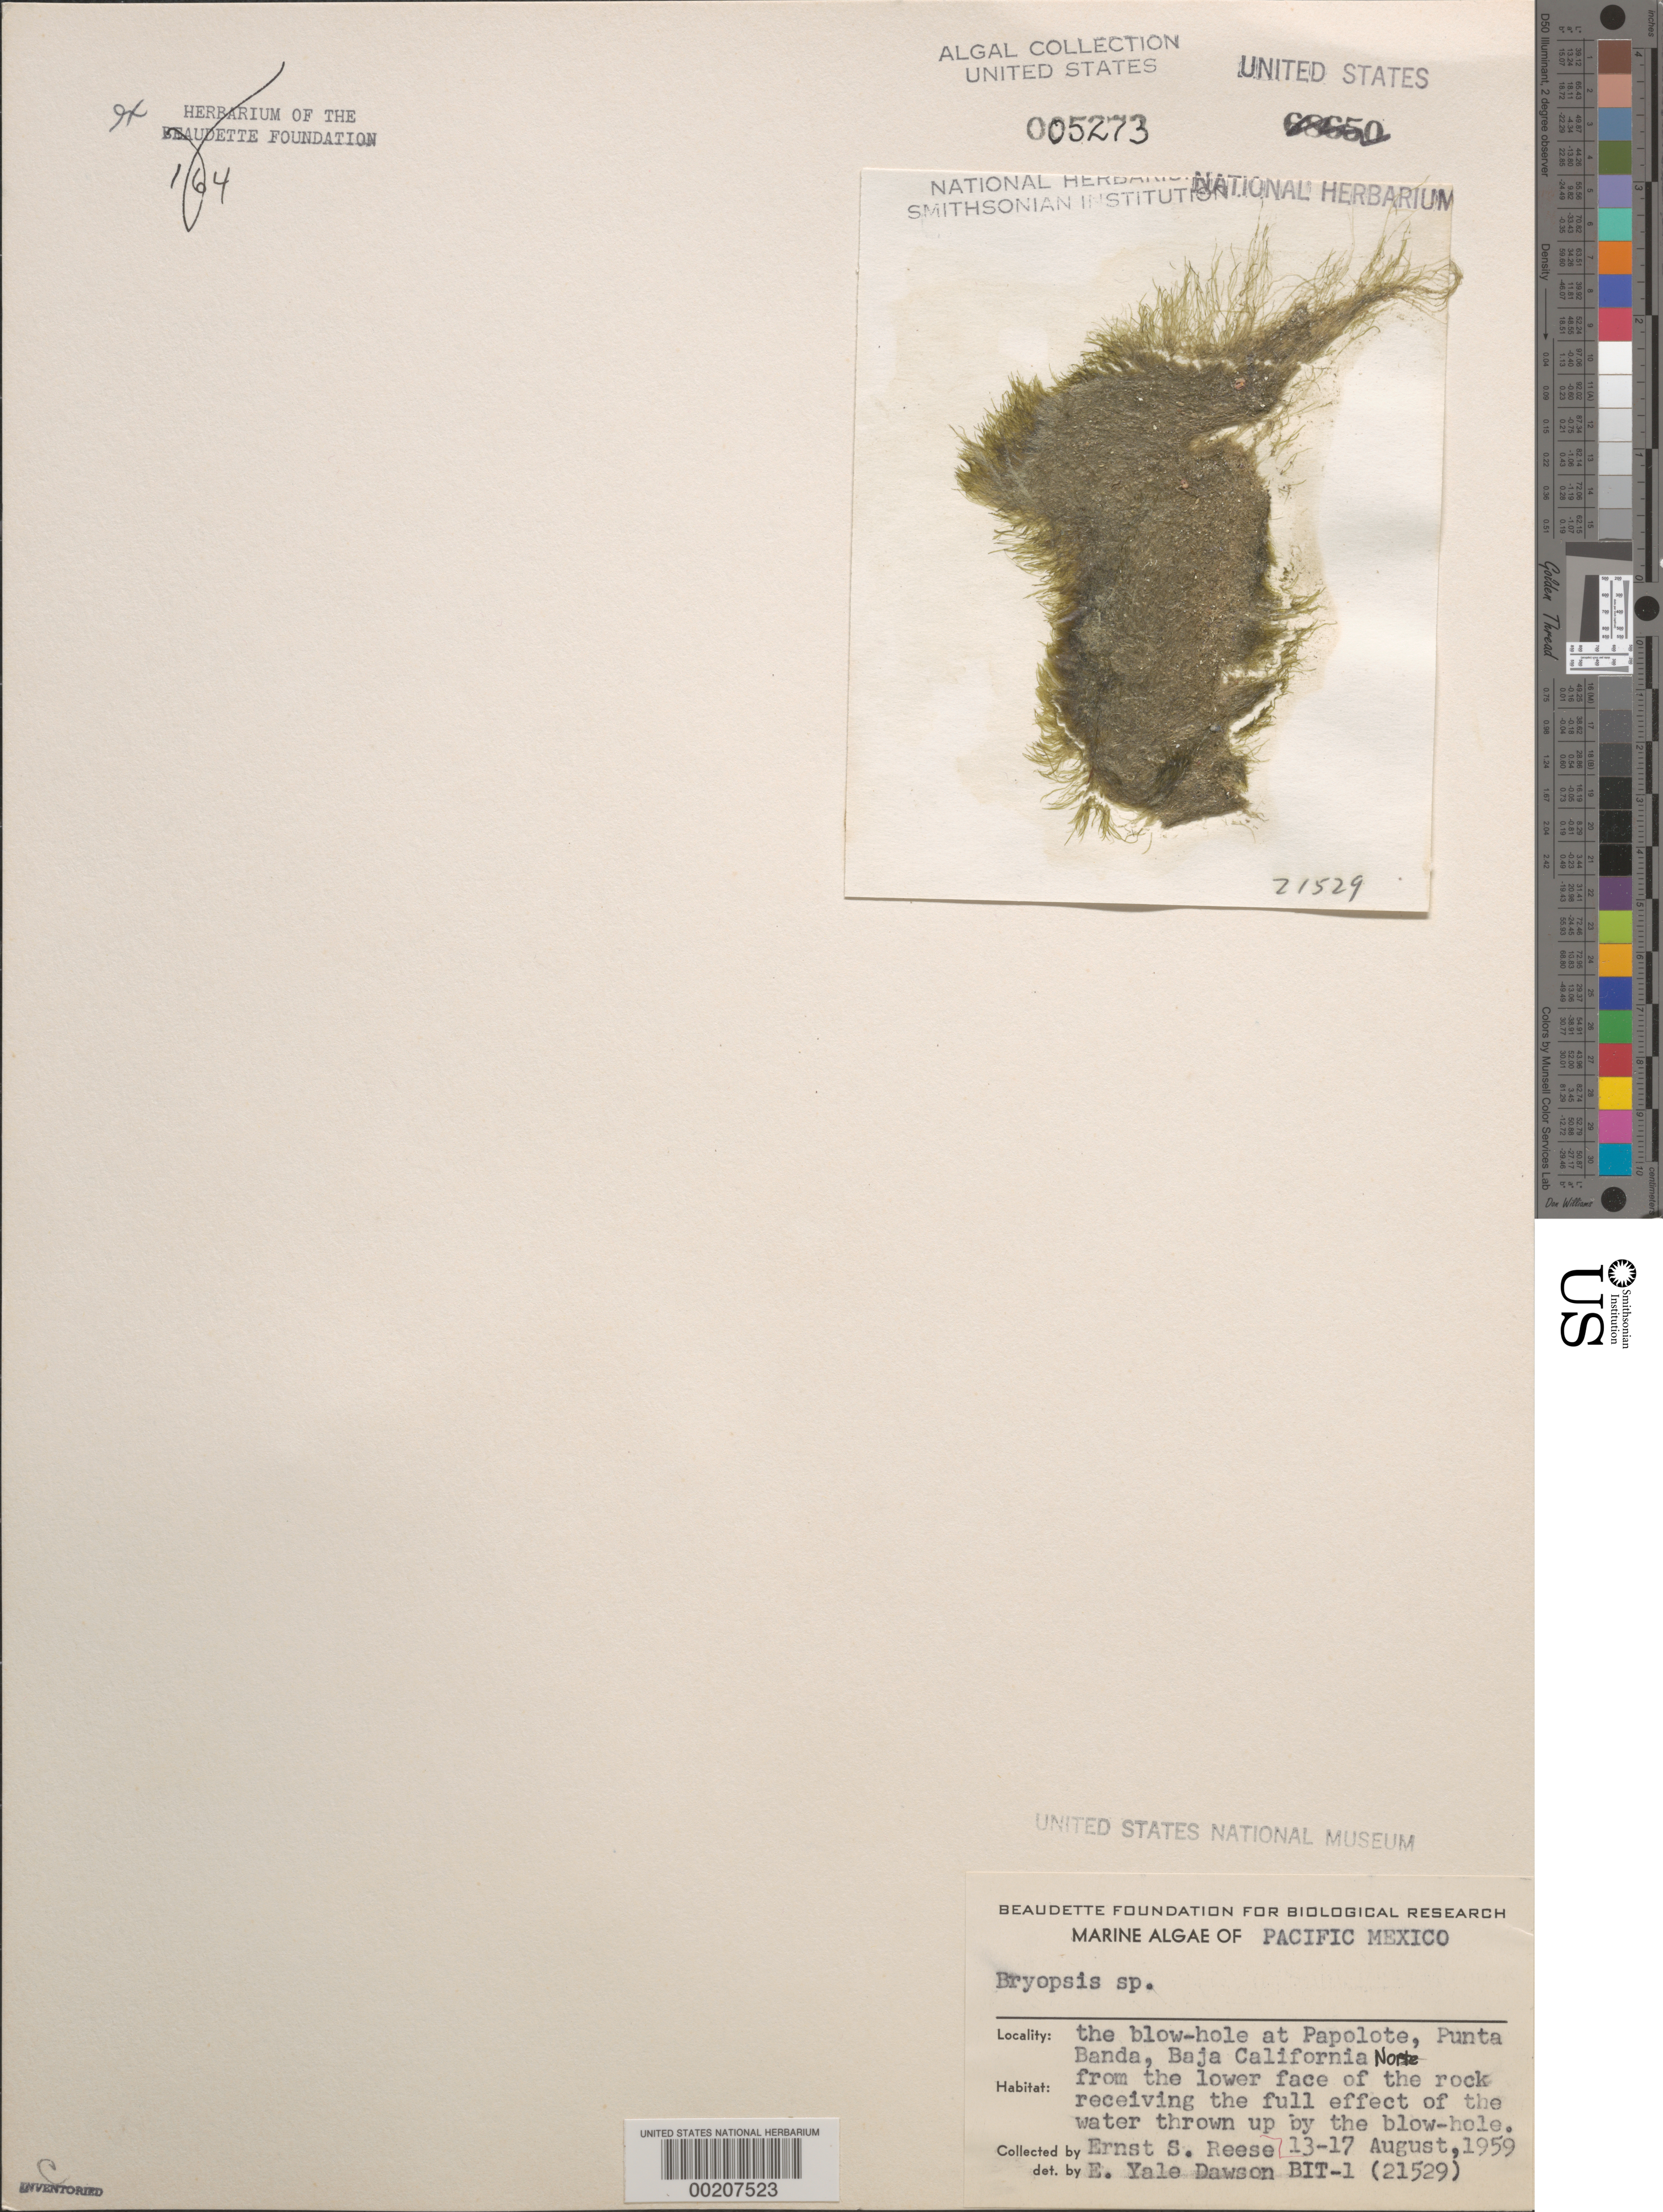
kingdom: Plantae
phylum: Chlorophyta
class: Ulvophyceae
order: Bryopsidales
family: Bryopsidaceae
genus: Bryopsis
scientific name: Bryopsis sp.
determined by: Dawson, E. Y.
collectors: E. Reese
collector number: EYD 21529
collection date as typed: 13 Aug 1959 TO 17 Aug 1959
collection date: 1959-08-13/1959-08-17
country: Mexico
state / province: Baja California Norte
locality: Punta Banda, Papolote, Blow Hole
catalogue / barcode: US 5273